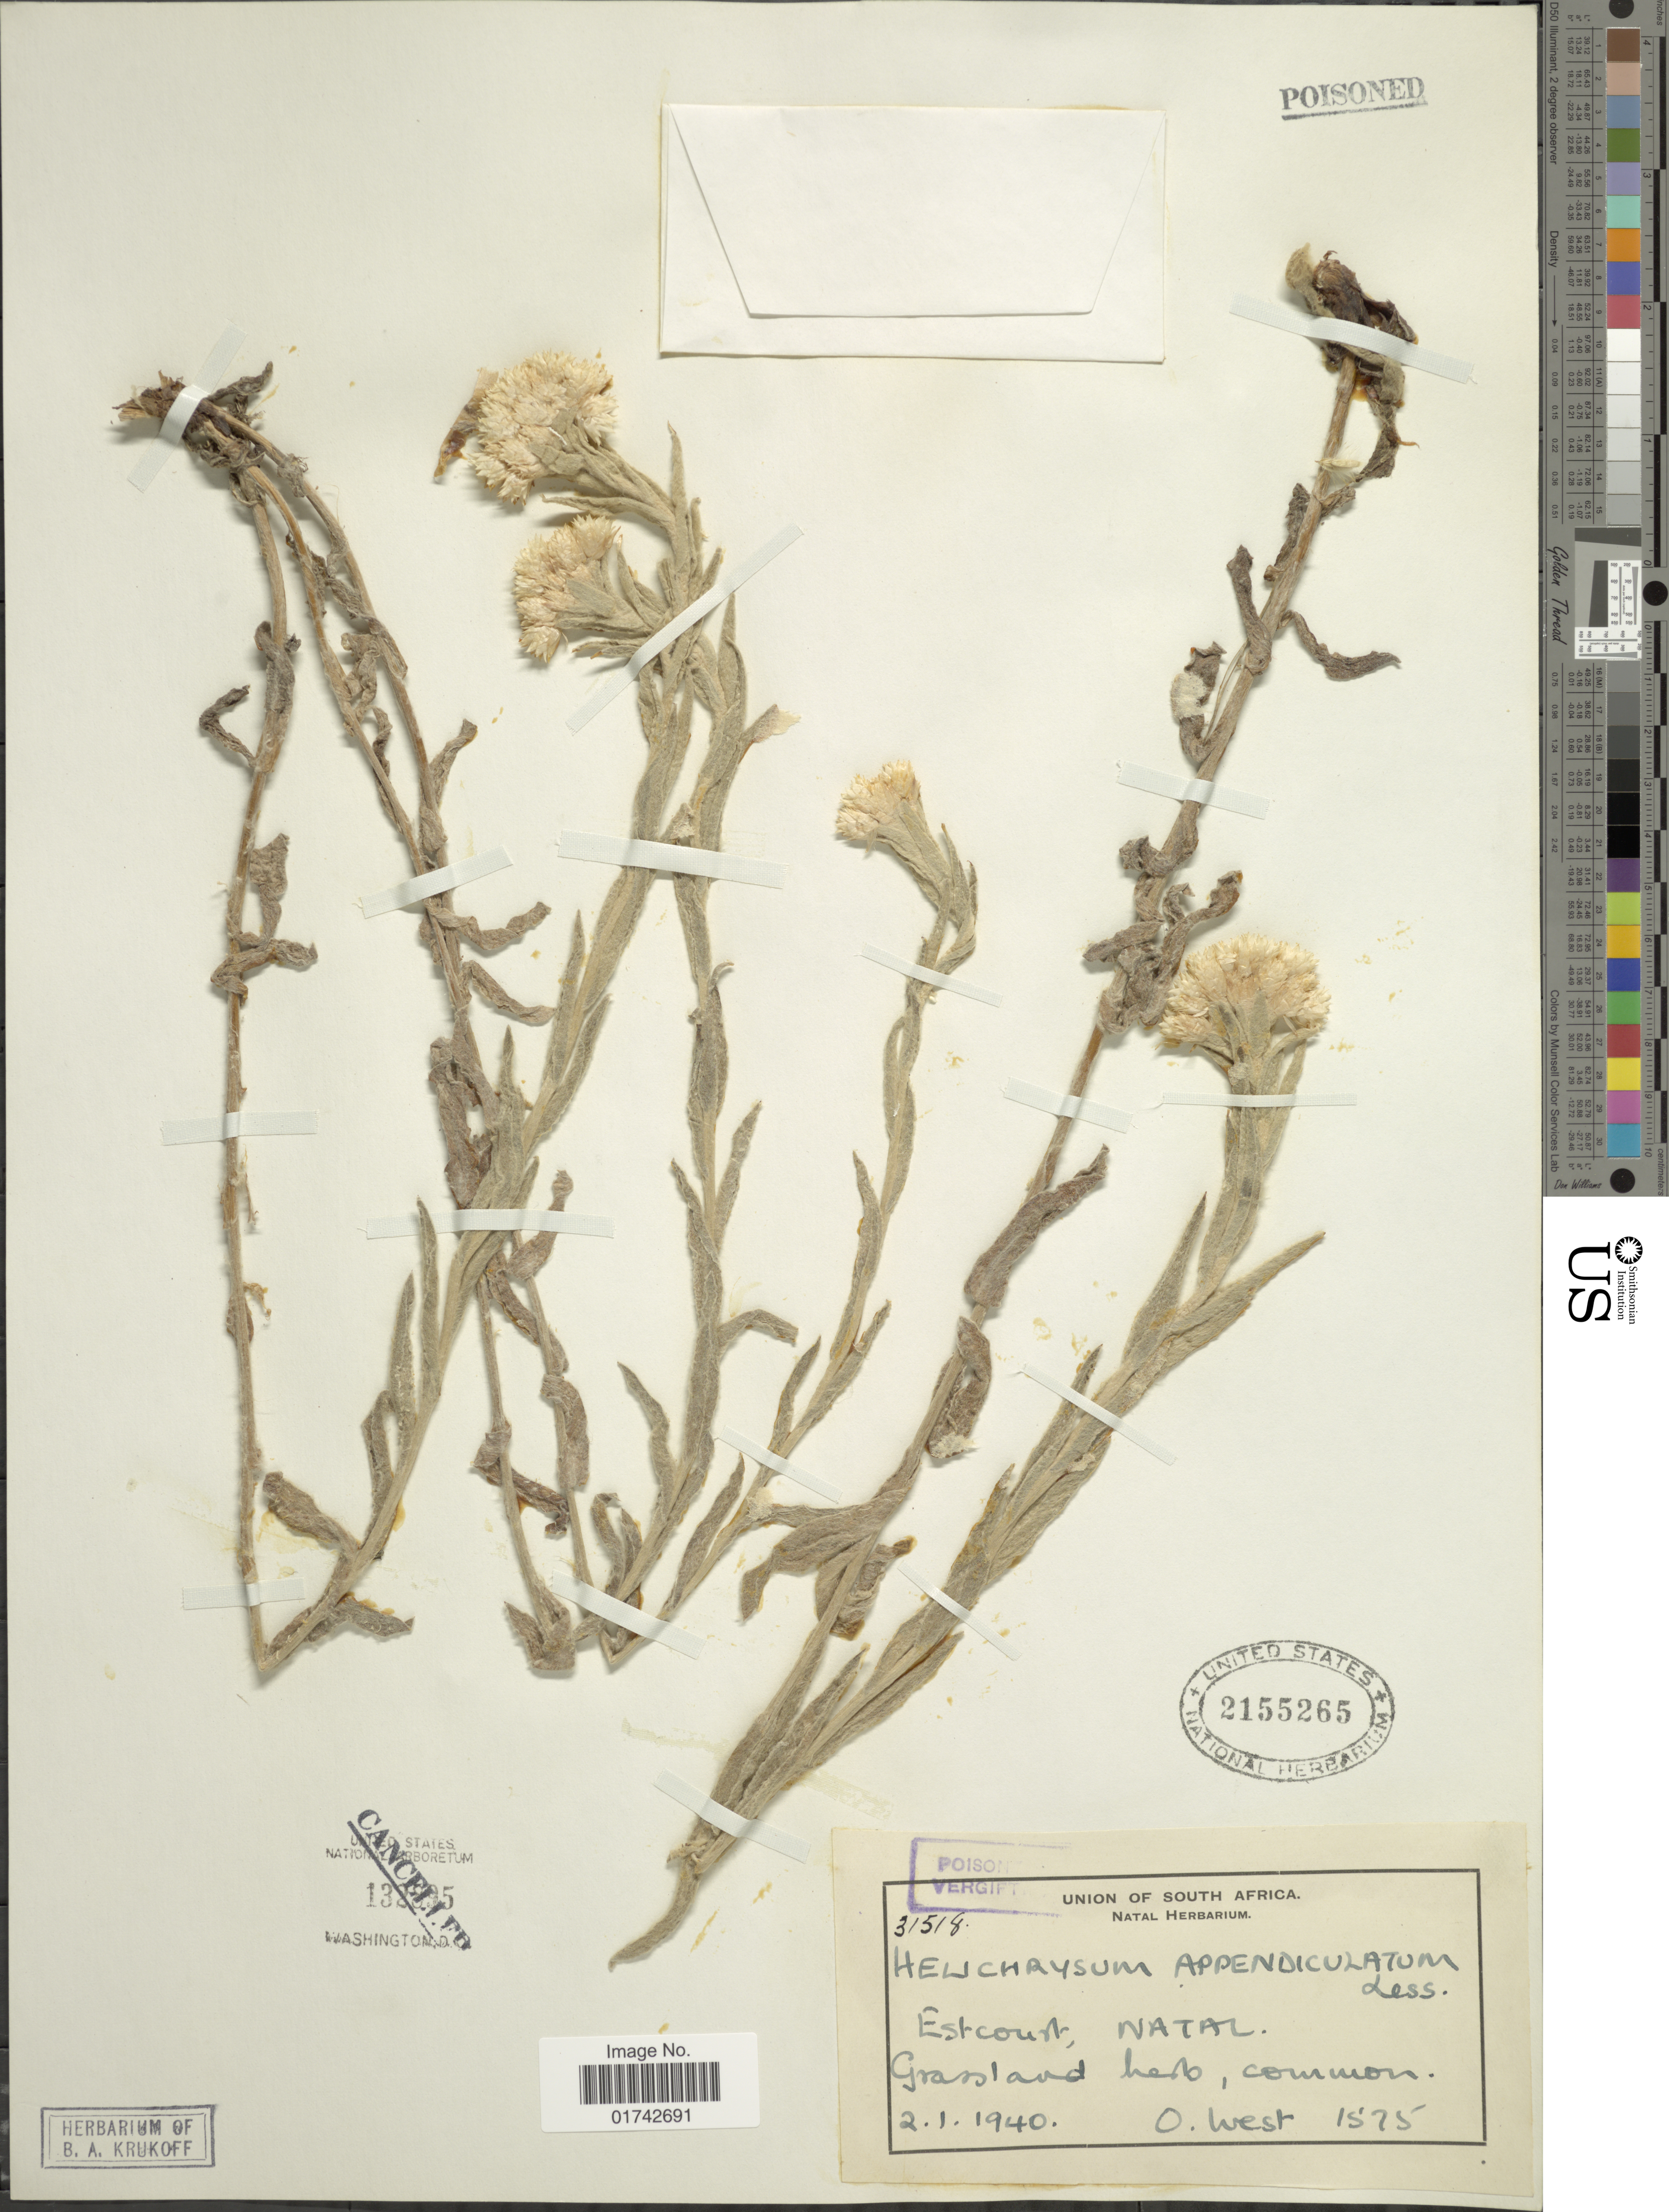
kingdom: Plantae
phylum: Tracheophyta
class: Magnoliopsida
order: Asterales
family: Asteraceae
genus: Helichrysum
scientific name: Helichrysum appendiculatum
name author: (L. f.) Less.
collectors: O. West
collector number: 1575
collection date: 1940-01-02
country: South Africa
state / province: KwaZulu-Natal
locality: Estcourt, Natal.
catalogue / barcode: US 2155265